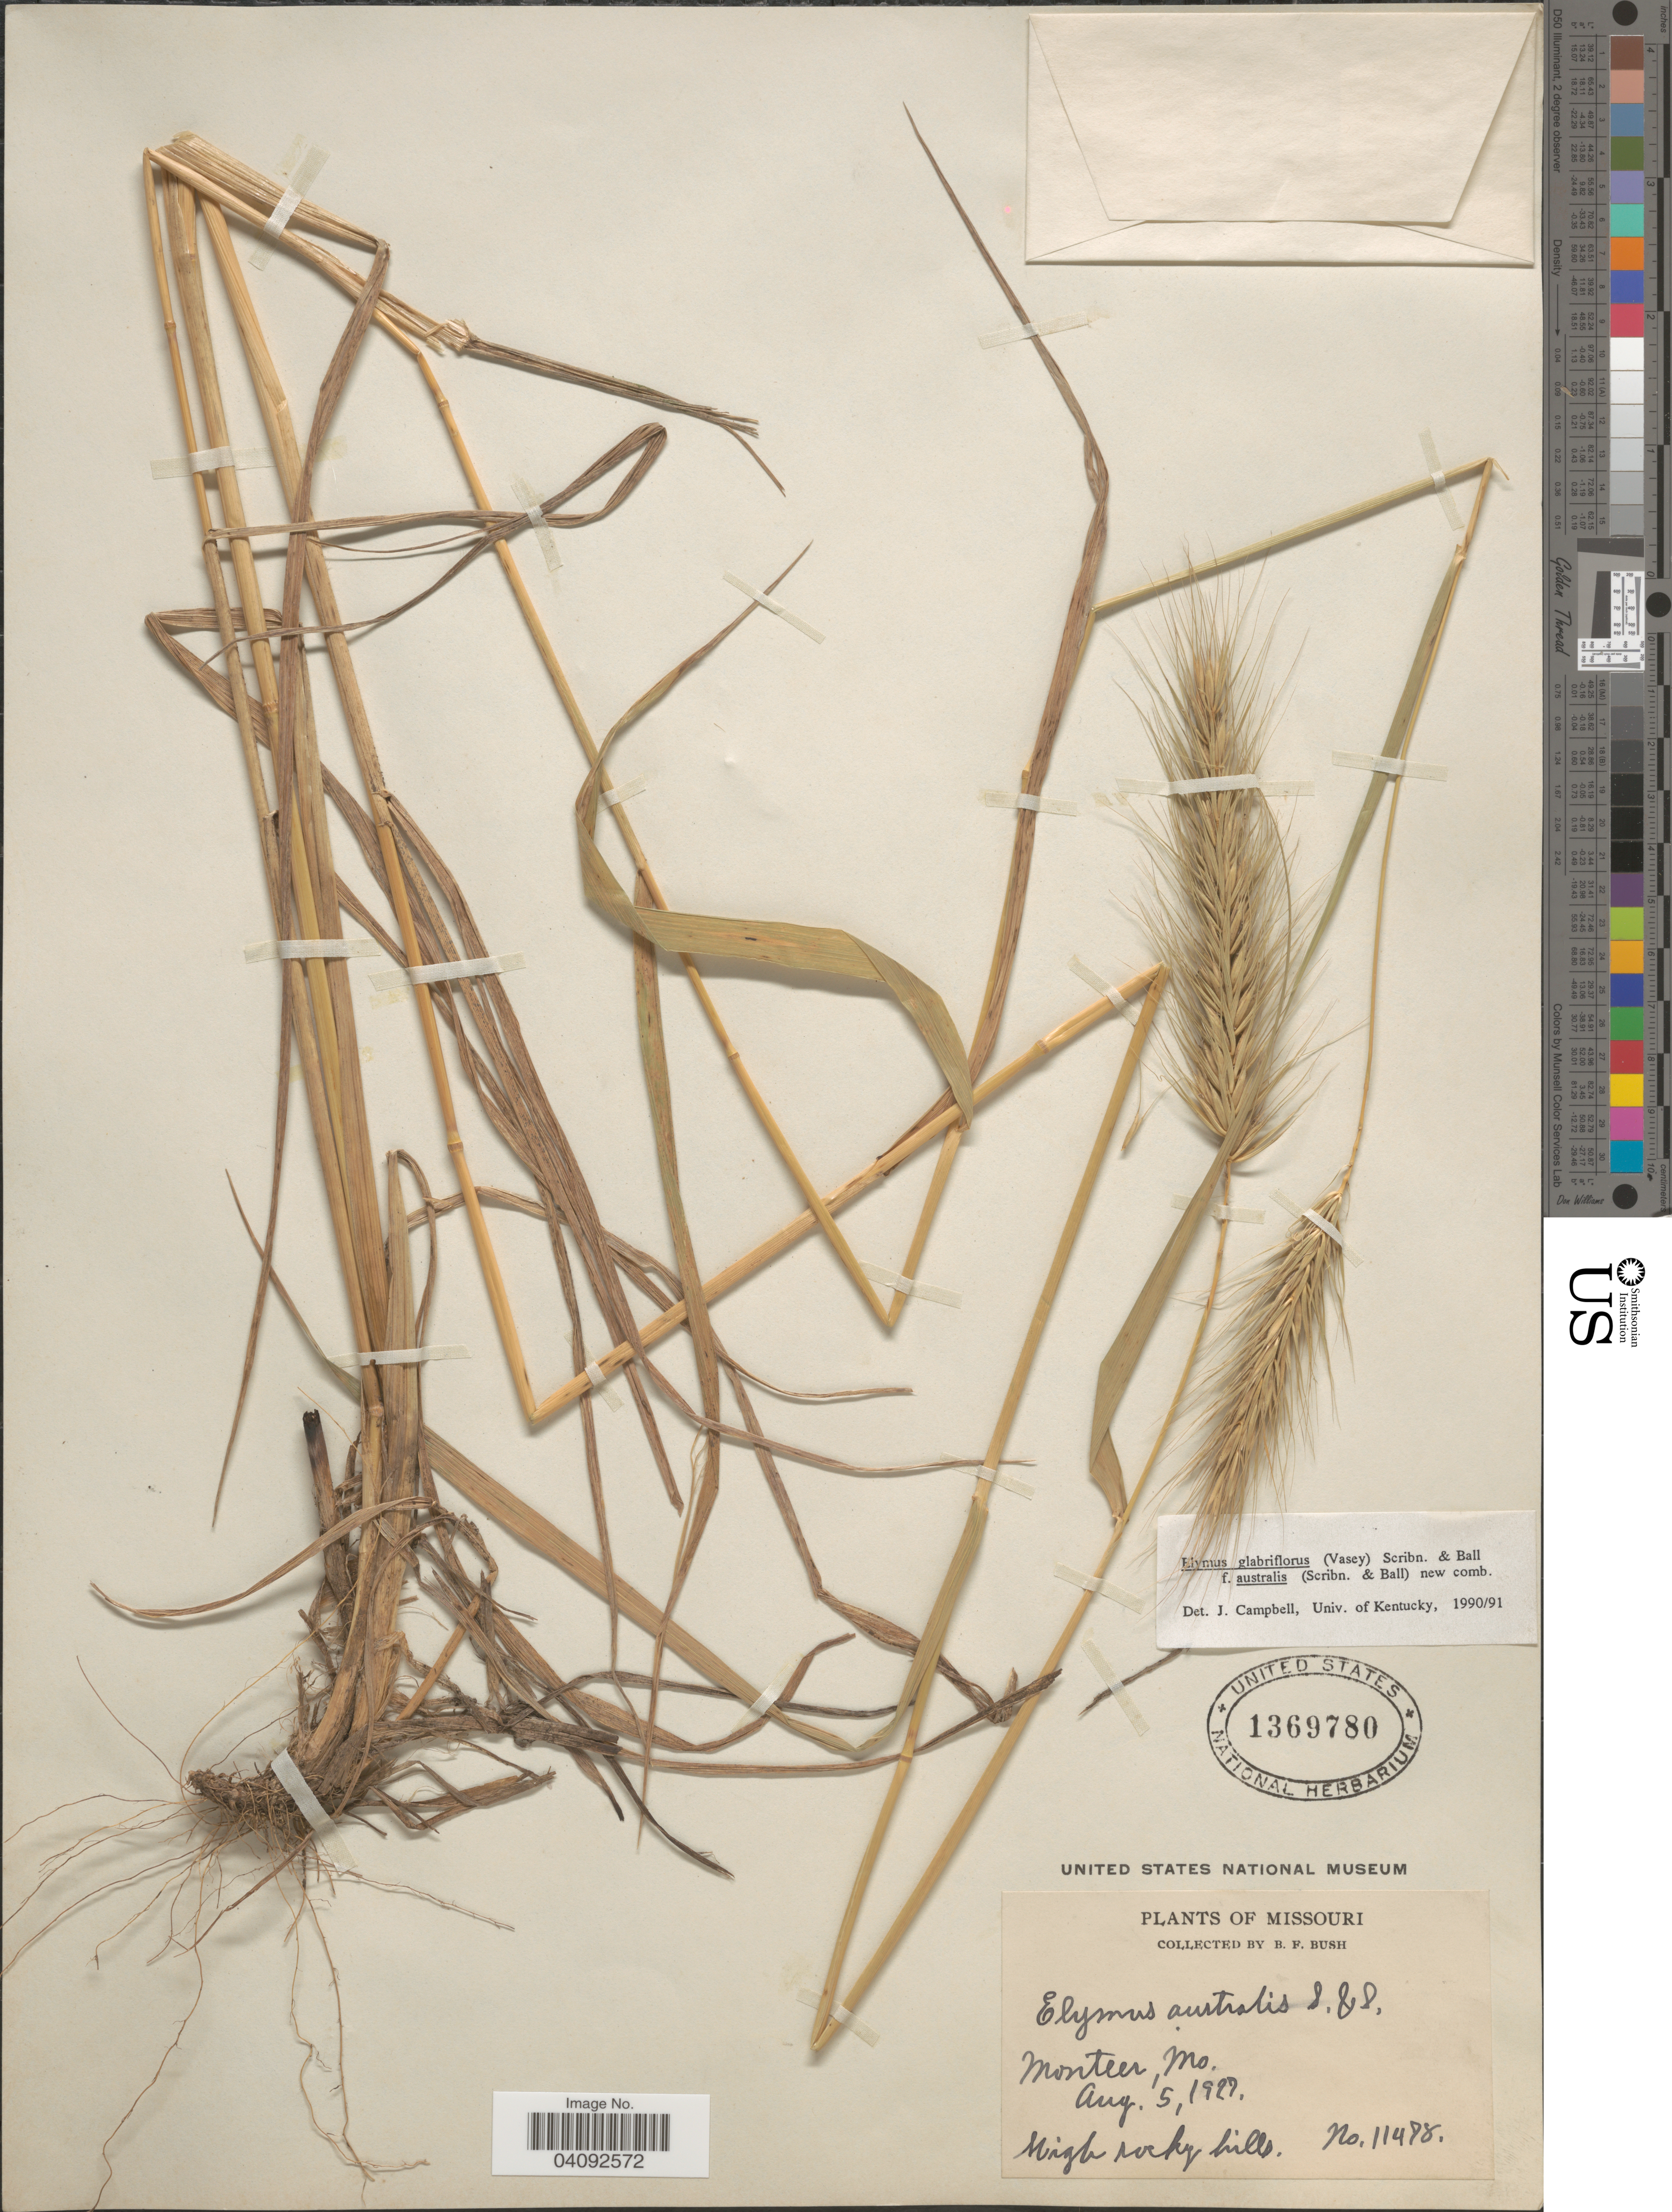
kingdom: Plantae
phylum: Tracheophyta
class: Liliopsida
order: Poales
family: Poaceae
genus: Elymus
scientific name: Elymus glabriflorus var. australis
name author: (Scribn. & C.R. Ball) J.J.N. Campb.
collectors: B. F. Bush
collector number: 11488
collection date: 1927-08-05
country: United States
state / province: Missouri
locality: Monteer.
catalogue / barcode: US 1369780